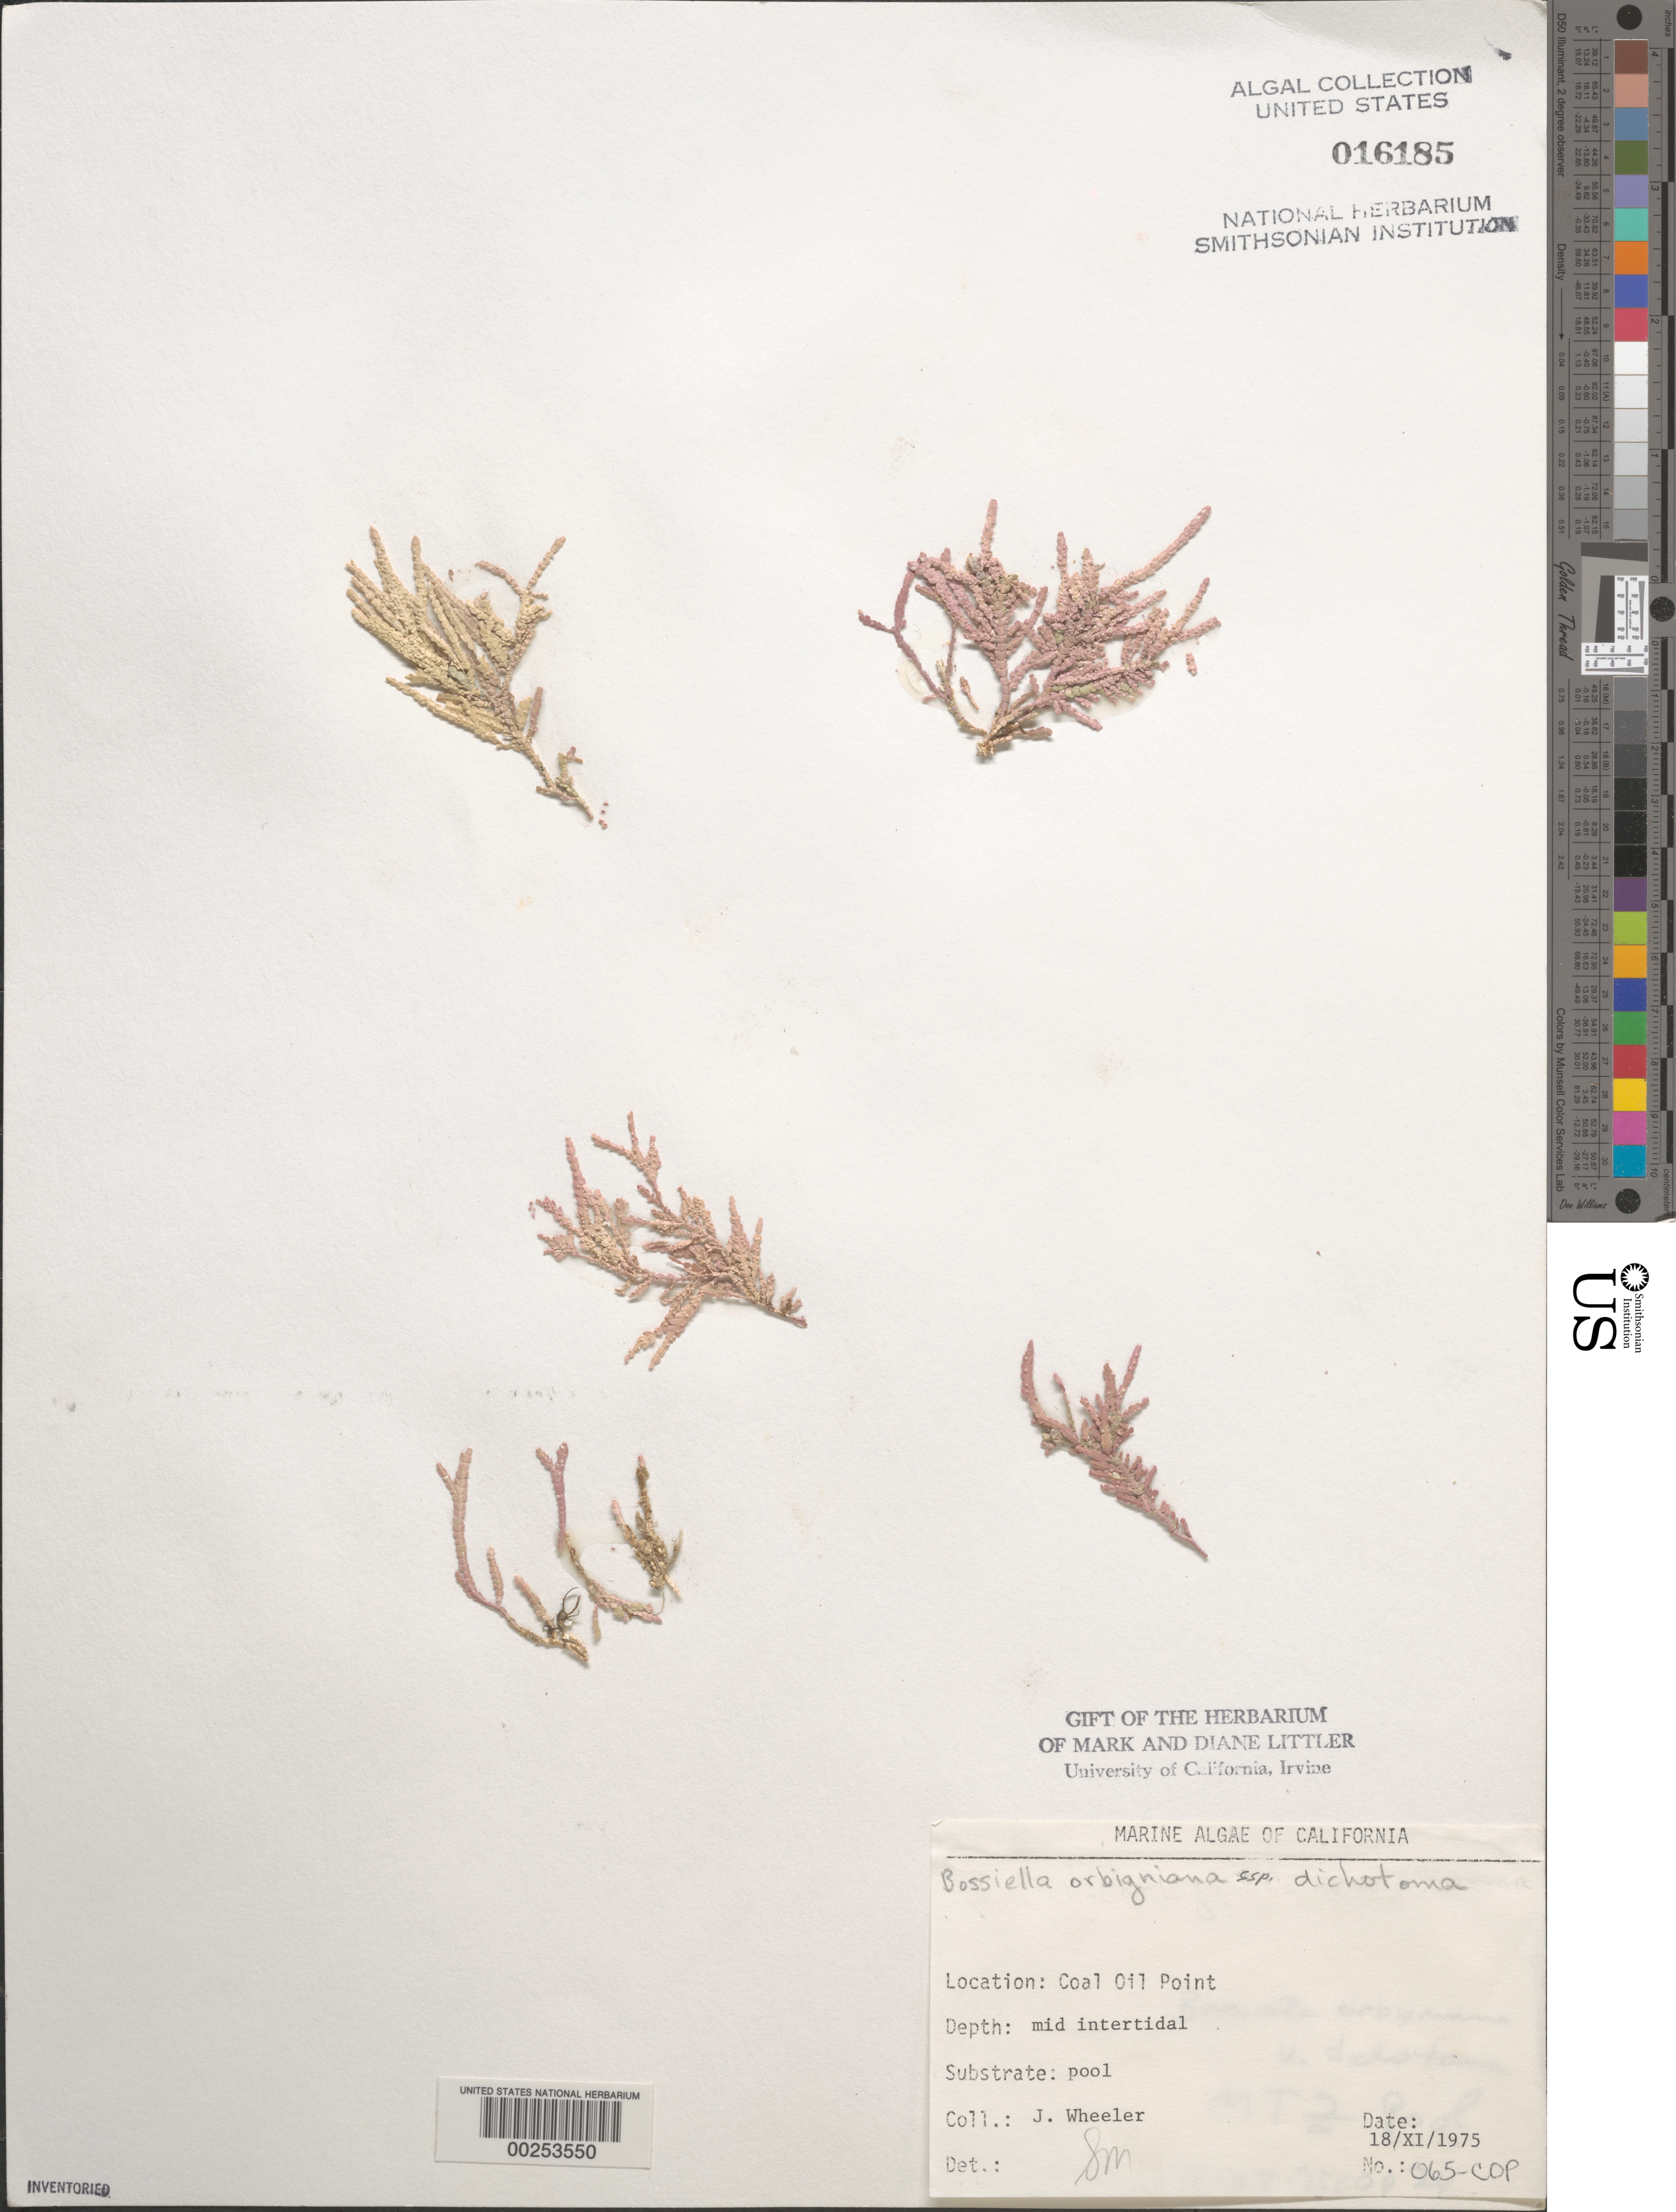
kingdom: Plantae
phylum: Rhodophyta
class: Florideophyceae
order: Corallinales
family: Corallinaceae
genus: Bossiella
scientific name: Bossiella orbigniana subsp. dichotoma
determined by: Murray, S. N.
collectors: J. L. Wheeler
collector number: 065-cop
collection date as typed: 18 Nov 1975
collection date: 1975-11-18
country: United States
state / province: California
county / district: Santa Barbara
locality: Coal Oil Point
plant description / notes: BLM-SOCALBIGHT Rocky Intertidal Survey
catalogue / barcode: US 16185